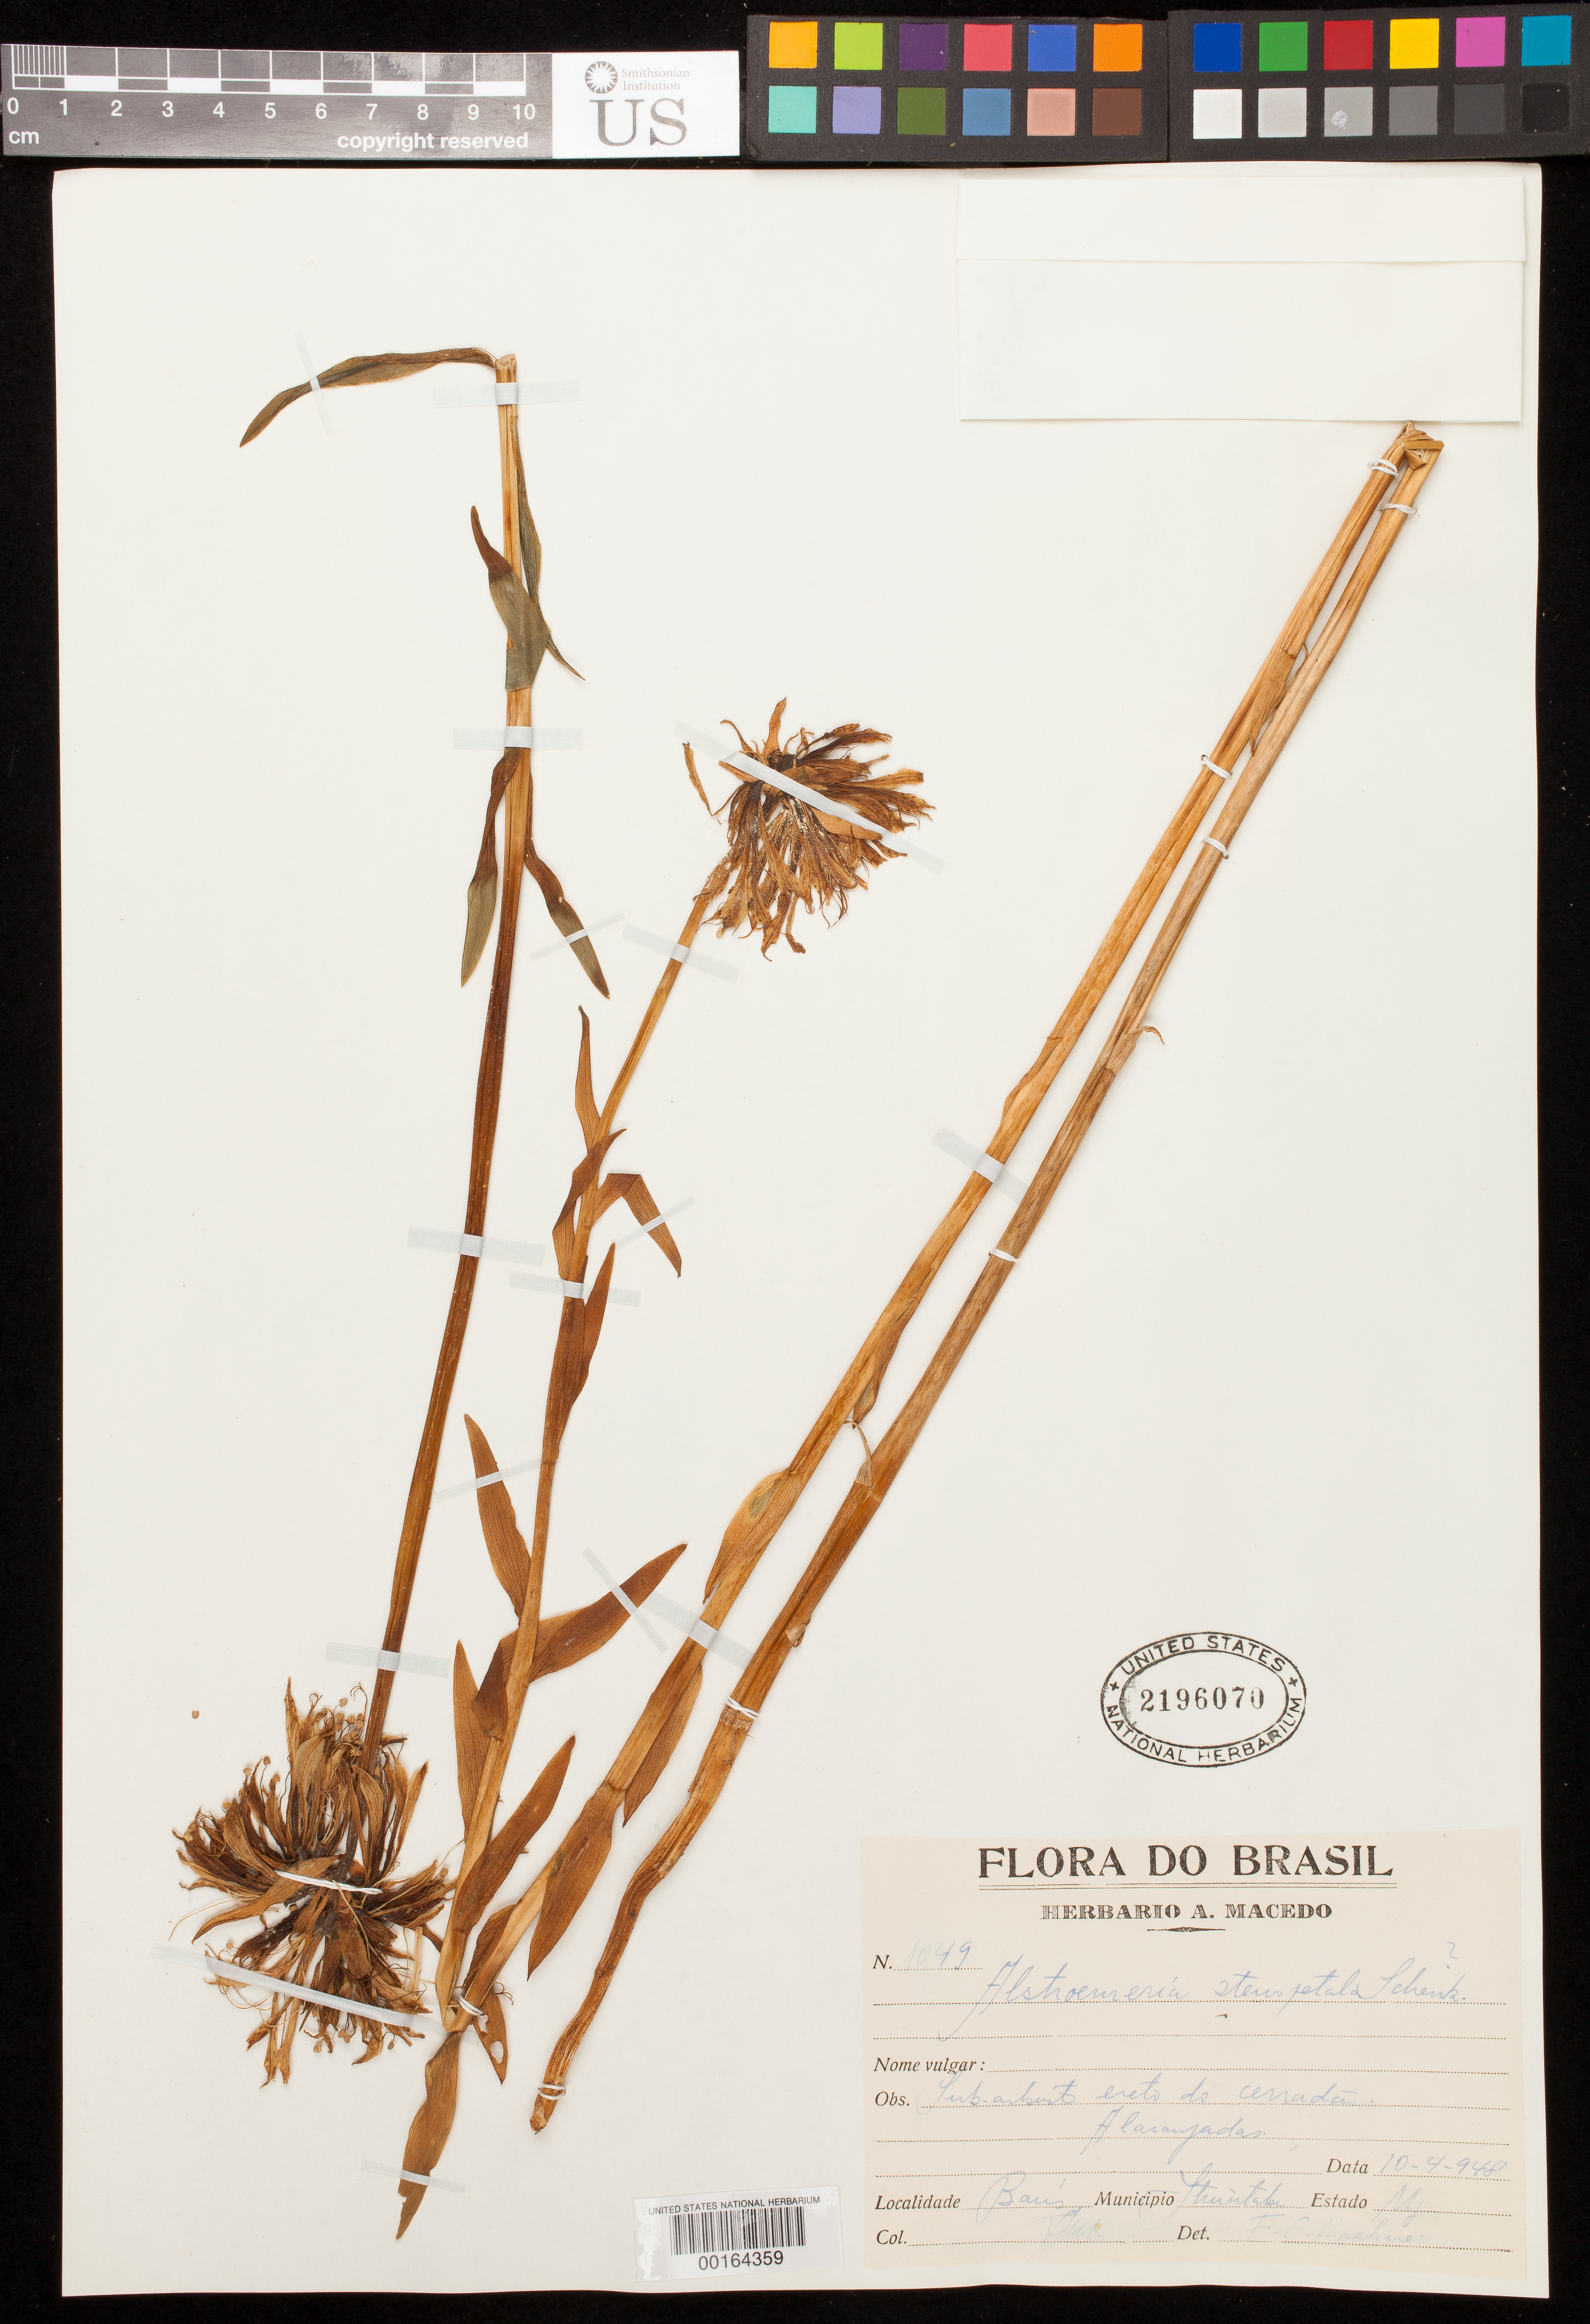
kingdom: Plantae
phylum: Tracheophyta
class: Liliopsida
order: Liliales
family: Alstroemeriaceae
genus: Alstroemeria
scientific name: Alstroemeria stenopetala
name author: Seub.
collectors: A. Macedo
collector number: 10492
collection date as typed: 10 Apr 1948 or 04 Oct 1948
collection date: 1948-04-10 or 1948-10-04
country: Brazil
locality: Bacis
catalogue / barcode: US 2196070